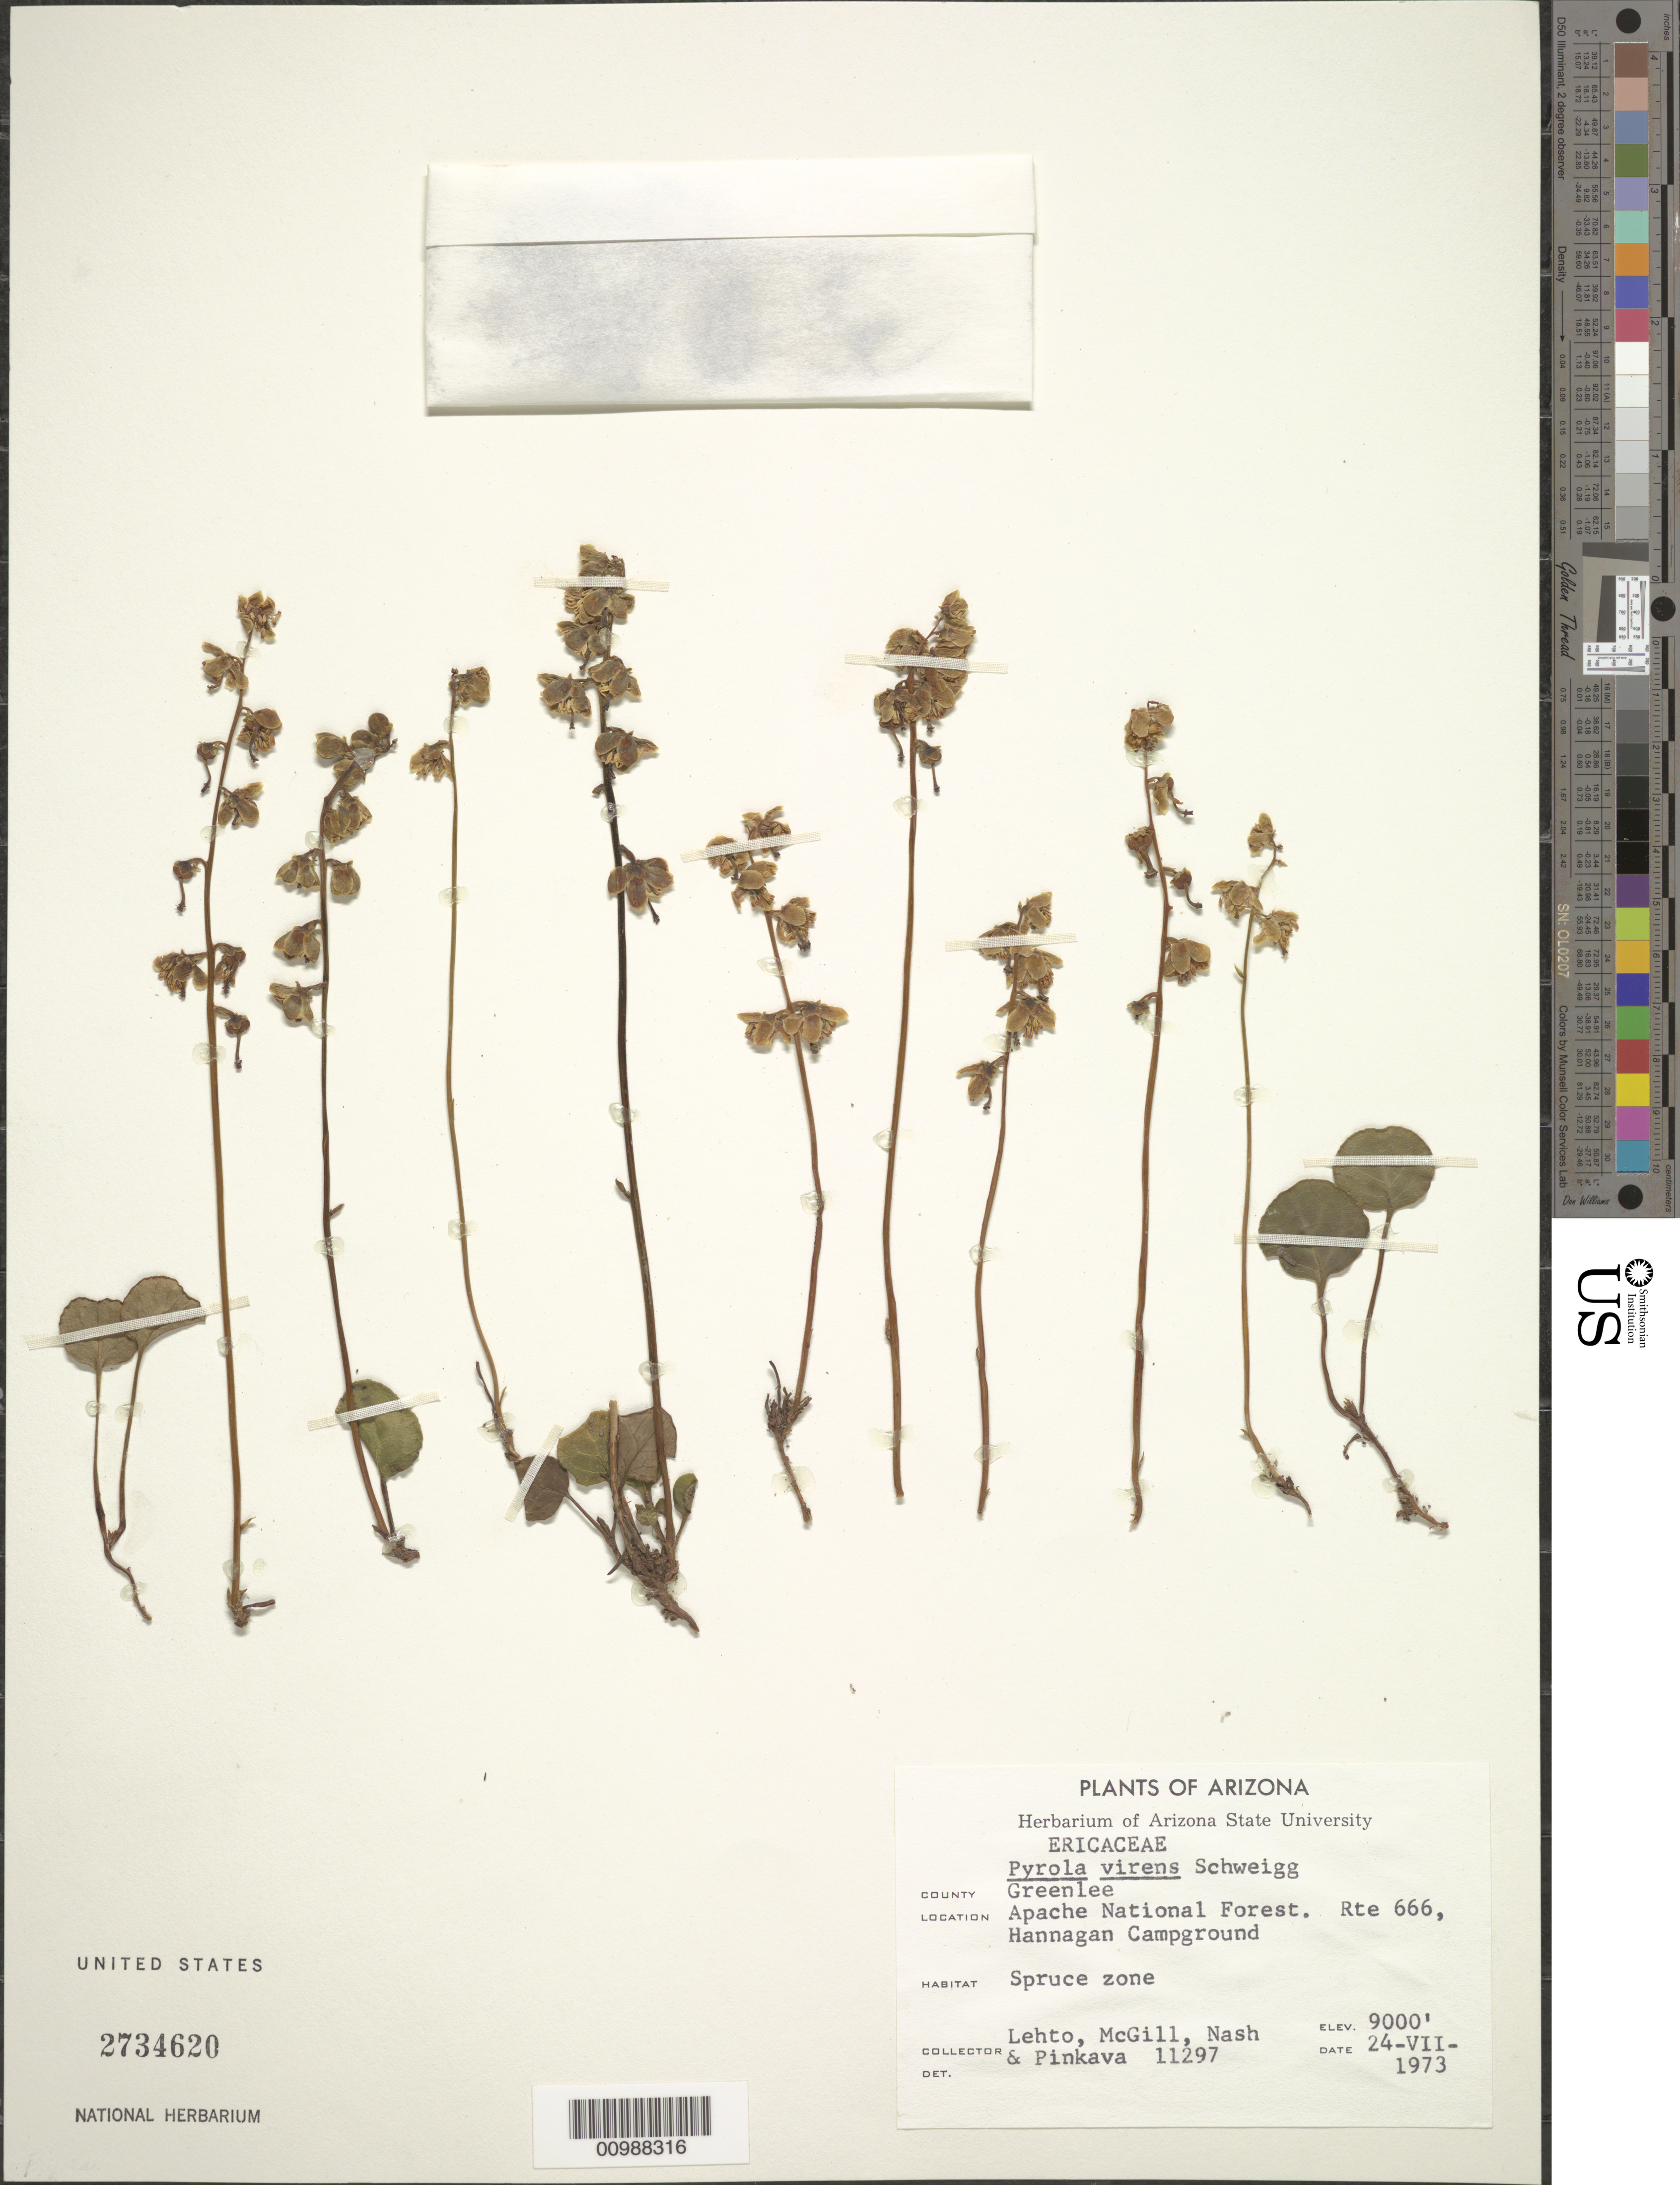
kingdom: Plantae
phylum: Tracheophyta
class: Magnoliopsida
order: Ericales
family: Ericaceae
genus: Pyrola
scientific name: Pyrola virens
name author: Schweigg.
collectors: E. Lehto, L. McGill, G. V. Nash & D. Pinkava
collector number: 11297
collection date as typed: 24 Jul 1973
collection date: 1973-07-24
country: United States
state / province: Arizona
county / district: Greenlee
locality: Apache National Forest. Route 666, Hannagan Campground. Spruce zone.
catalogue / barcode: US 2734620